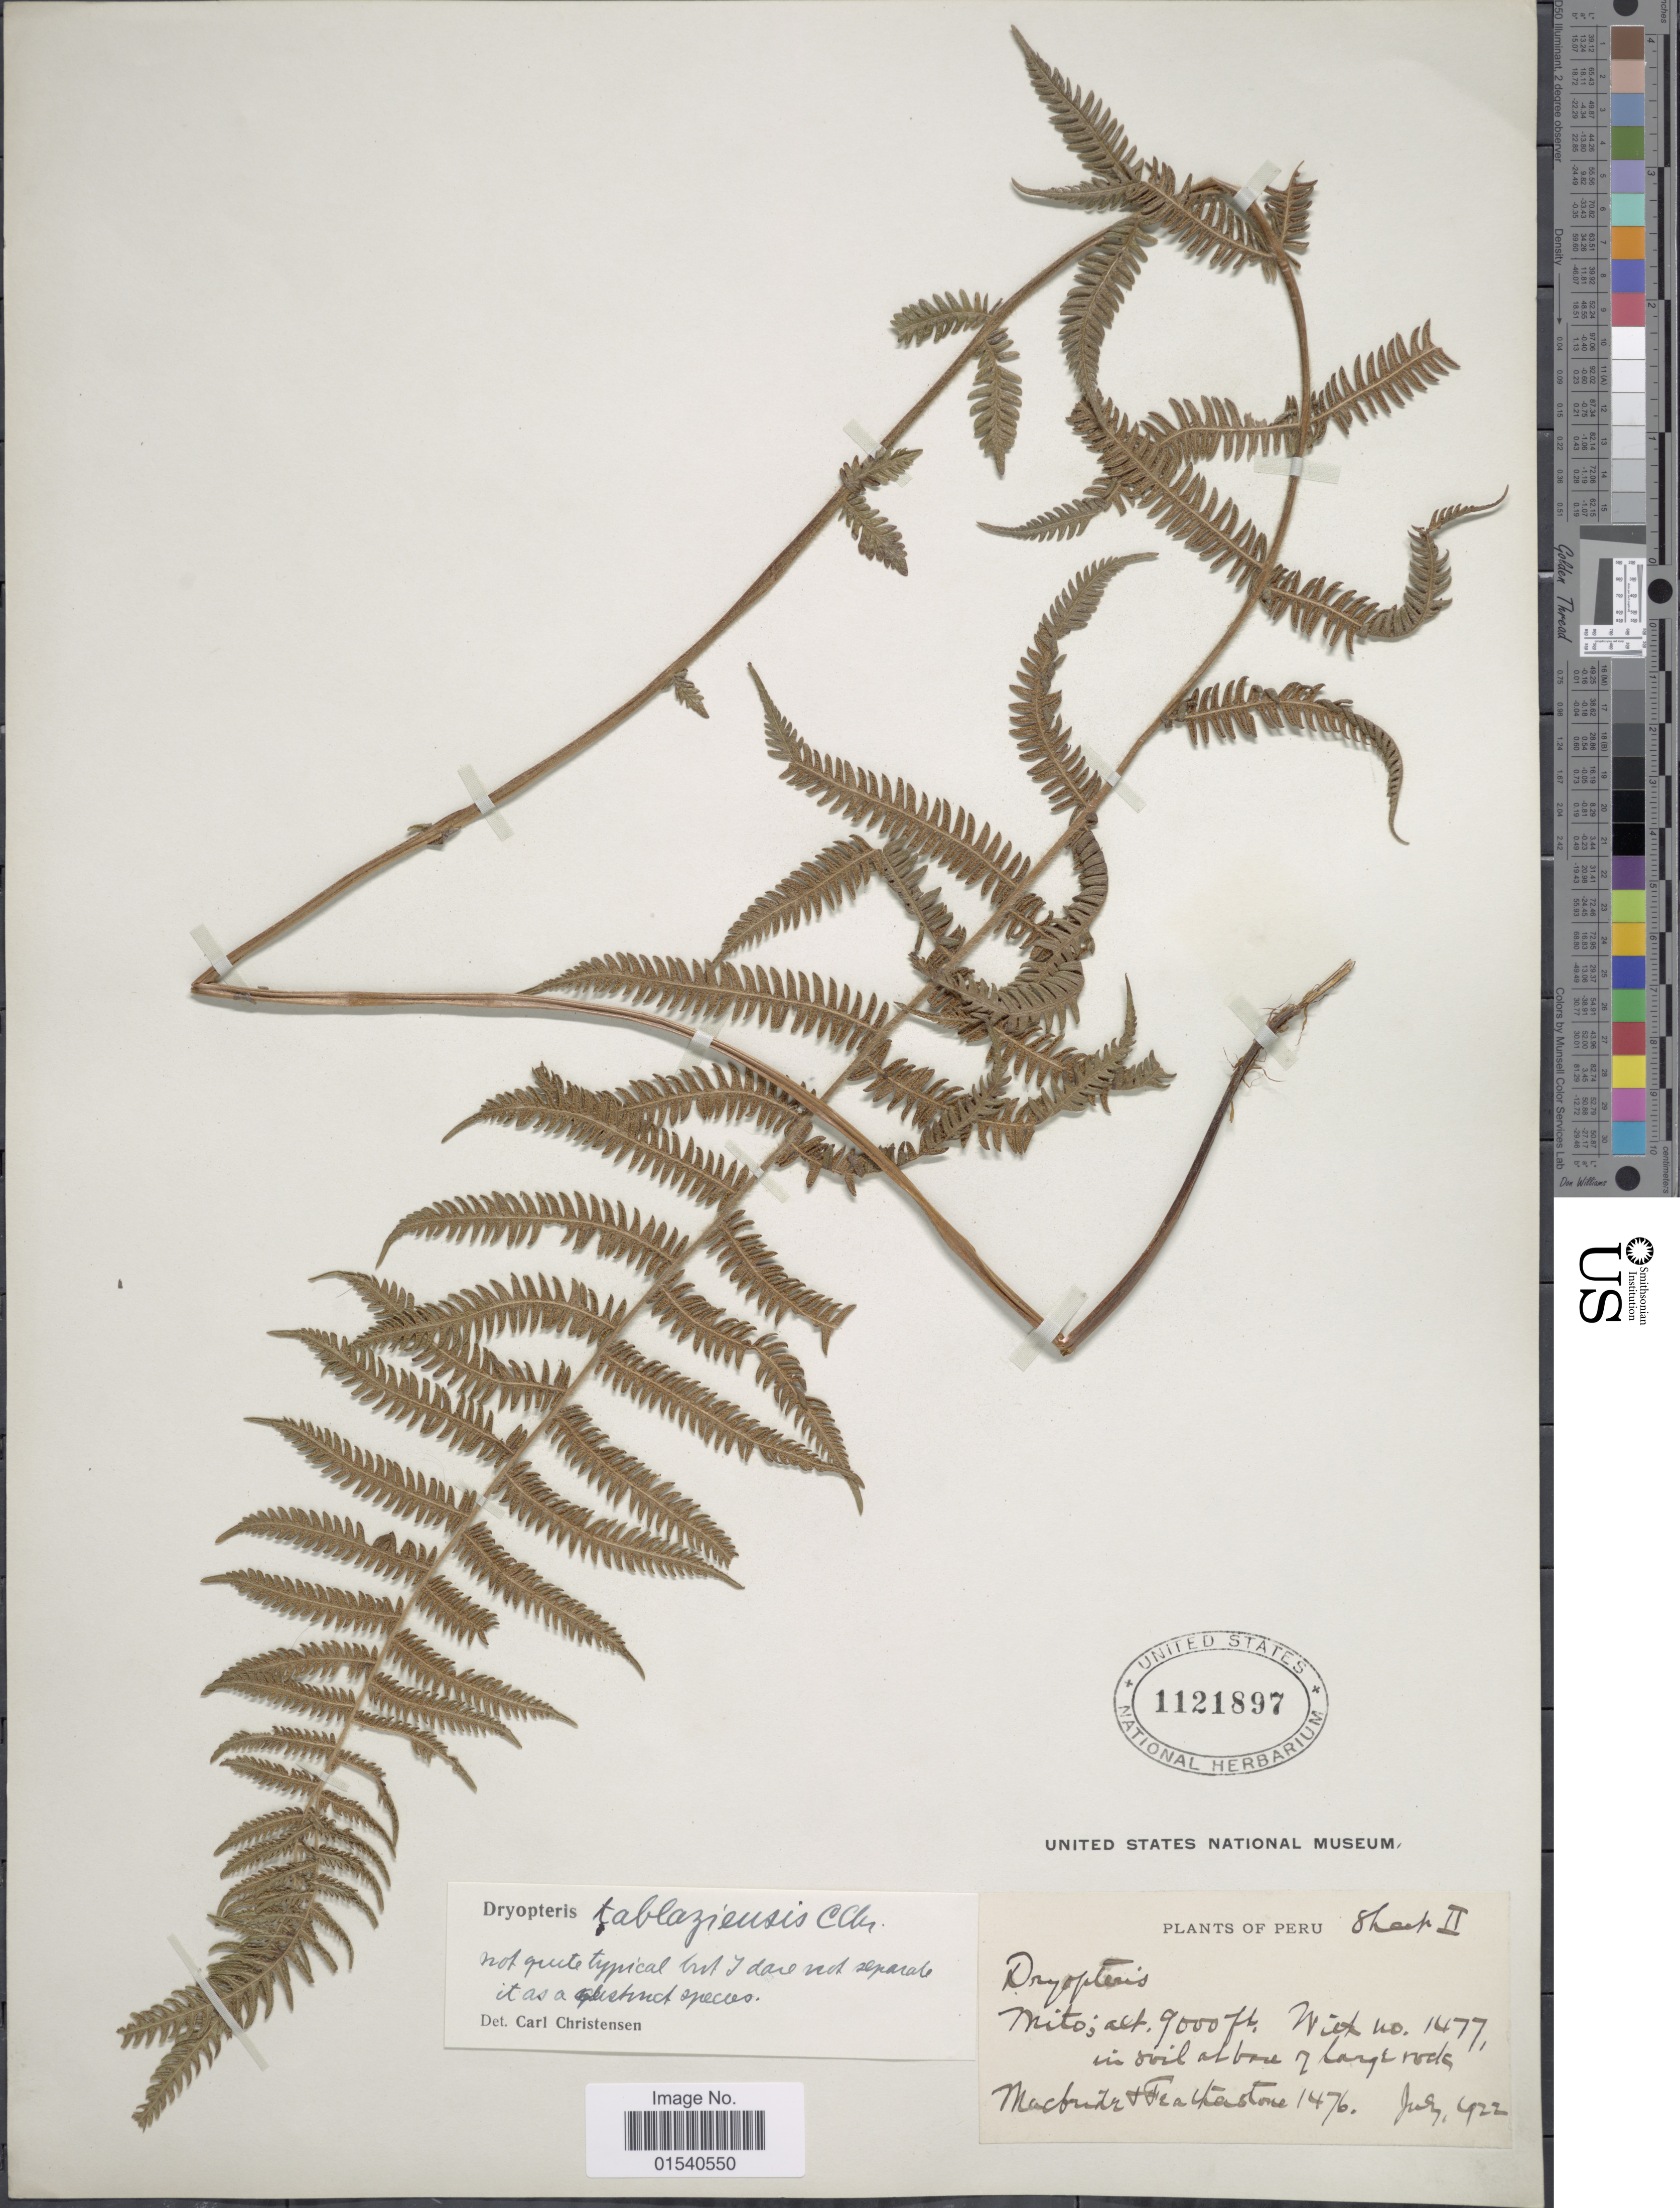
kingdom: Plantae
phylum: Tracheophyta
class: Polypodiopsida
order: Polypodiales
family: Thelypteridaceae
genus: Amauropelta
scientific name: Amauropelta pilosula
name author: (Klotzsch & H. Karst.) Á. Löve & D. Löve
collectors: Macbride, -- & -. Featherstone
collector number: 1476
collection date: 1922-07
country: Peru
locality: Mito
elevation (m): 2743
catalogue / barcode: US 1121897